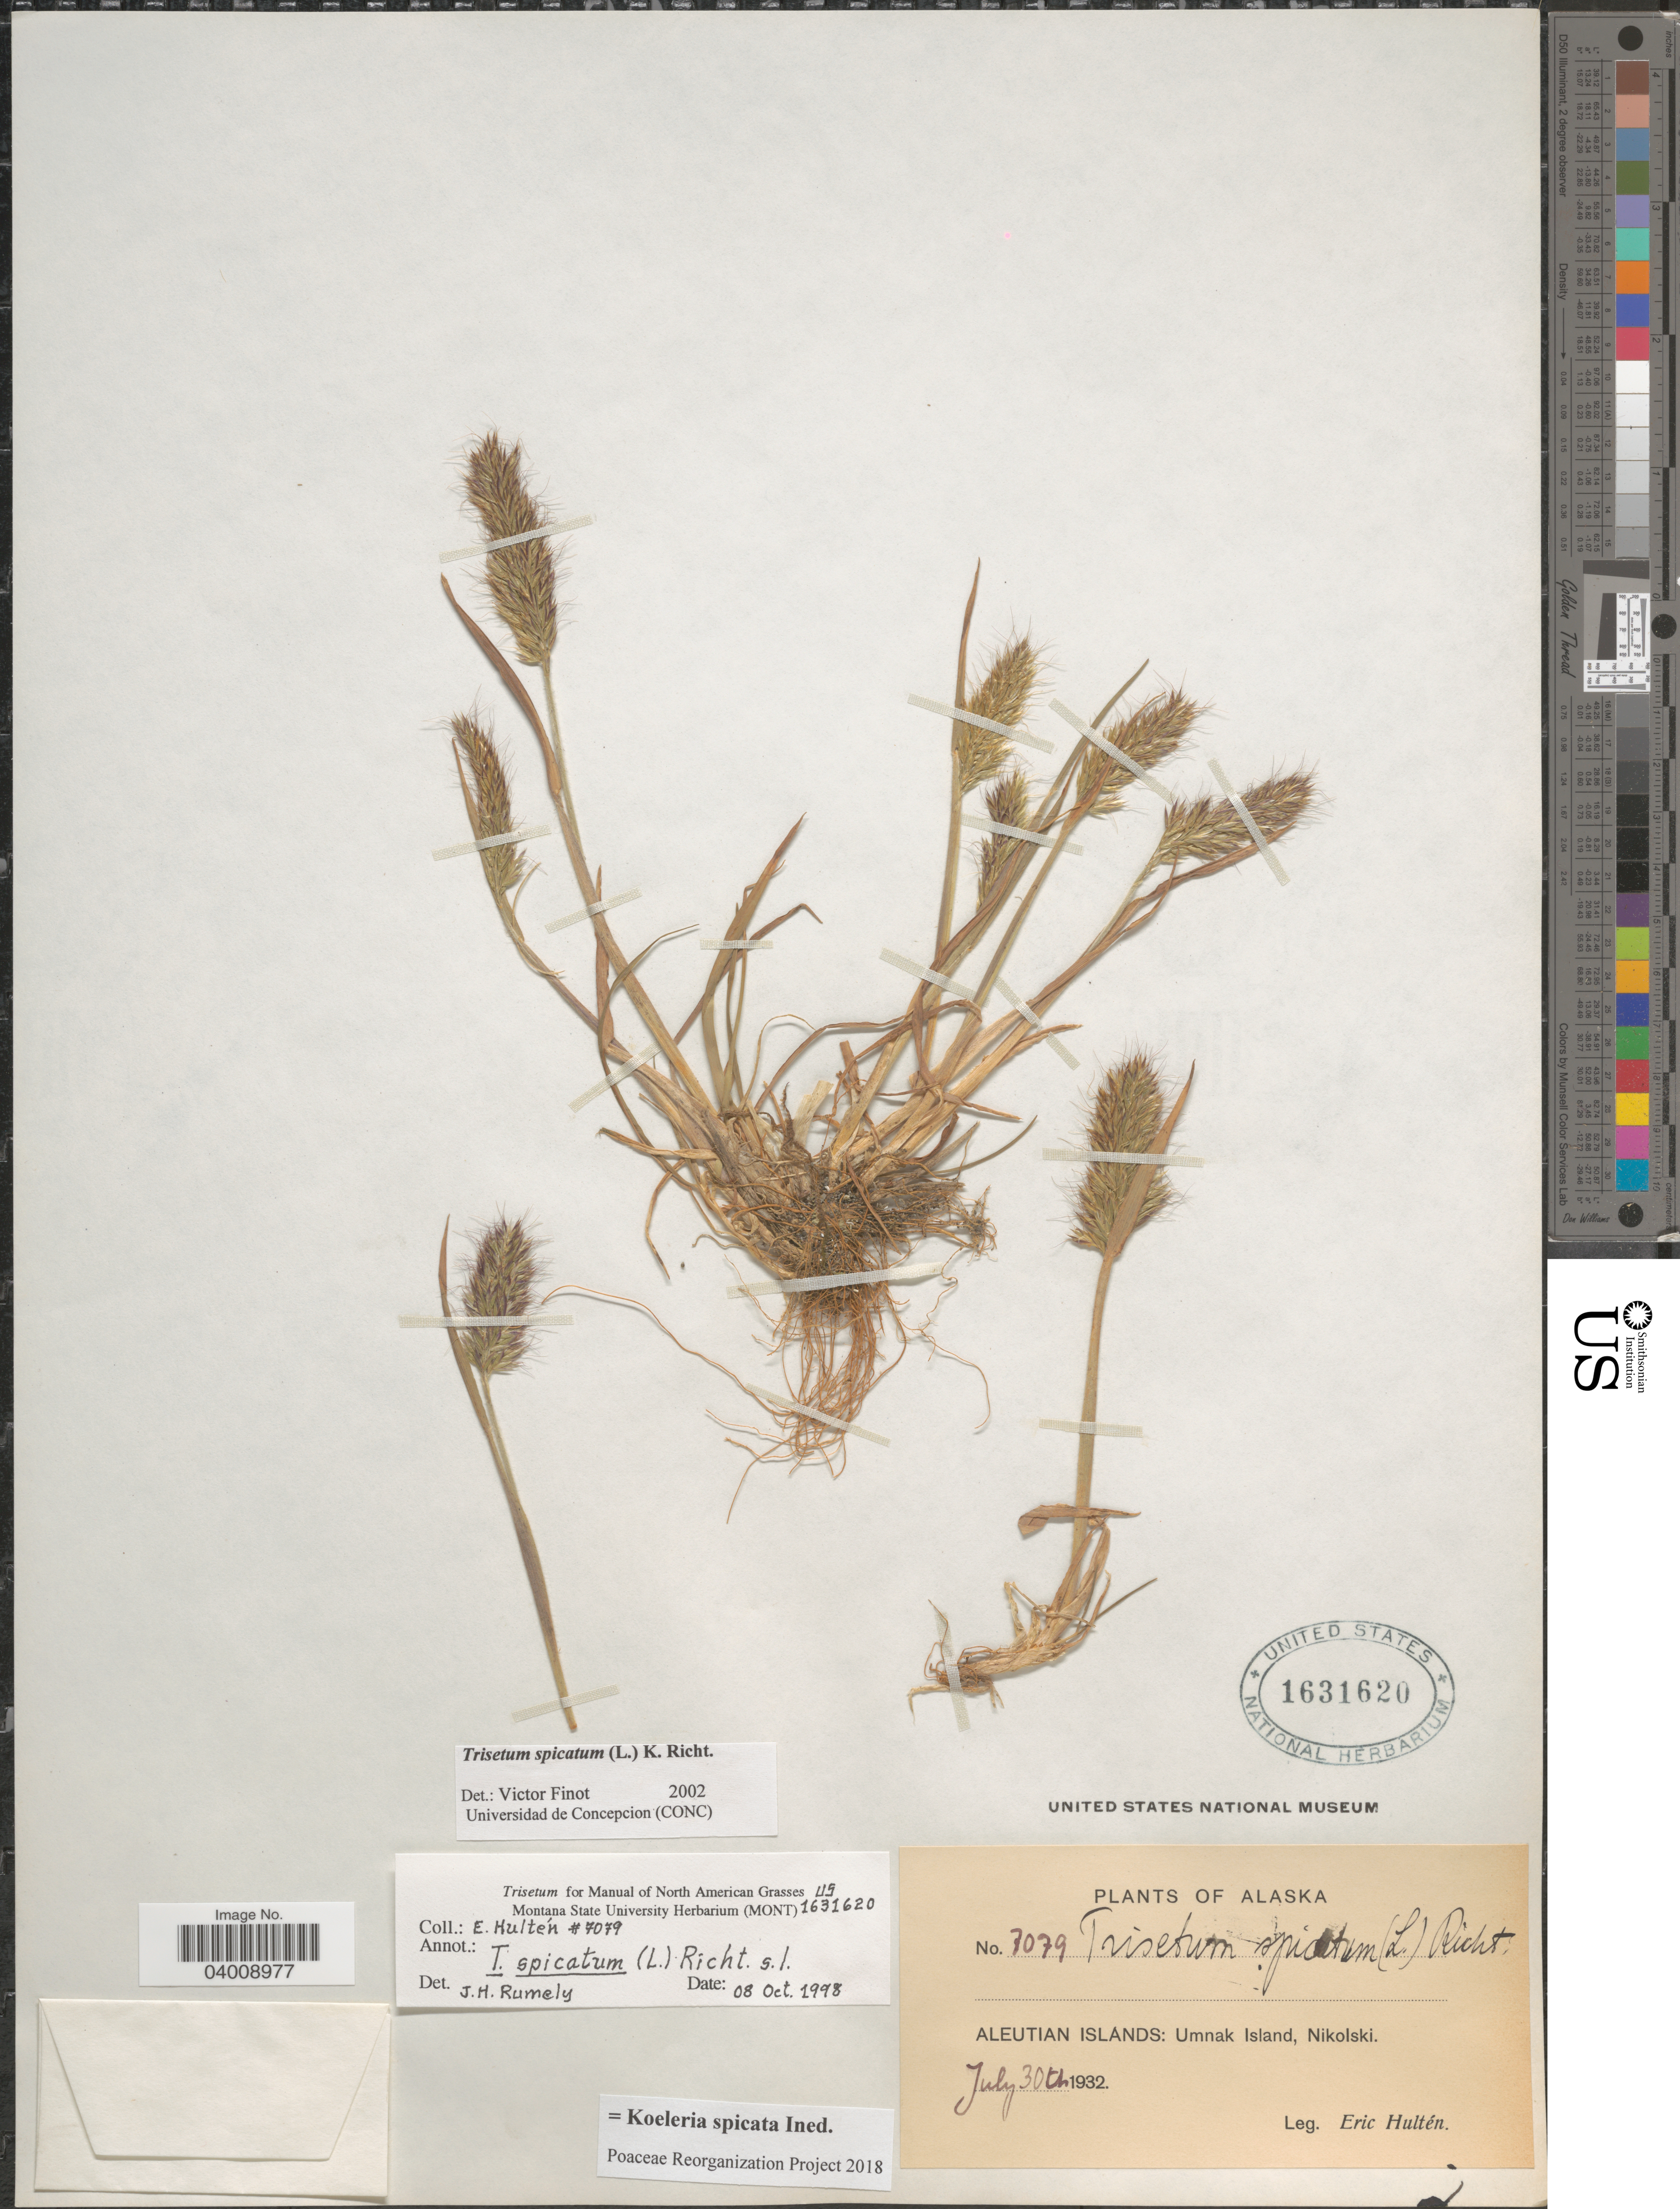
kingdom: Plantae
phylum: Tracheophyta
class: Liliopsida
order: Poales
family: Poaceae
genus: Koeleria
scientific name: Koeleria spicata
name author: (L.) Barberá et al.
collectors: E. G. Hultén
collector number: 7079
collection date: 1932-07-30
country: United States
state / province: Alaska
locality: Aleutian Islands: Umnak Island, Nikolski.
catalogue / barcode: US 1631620